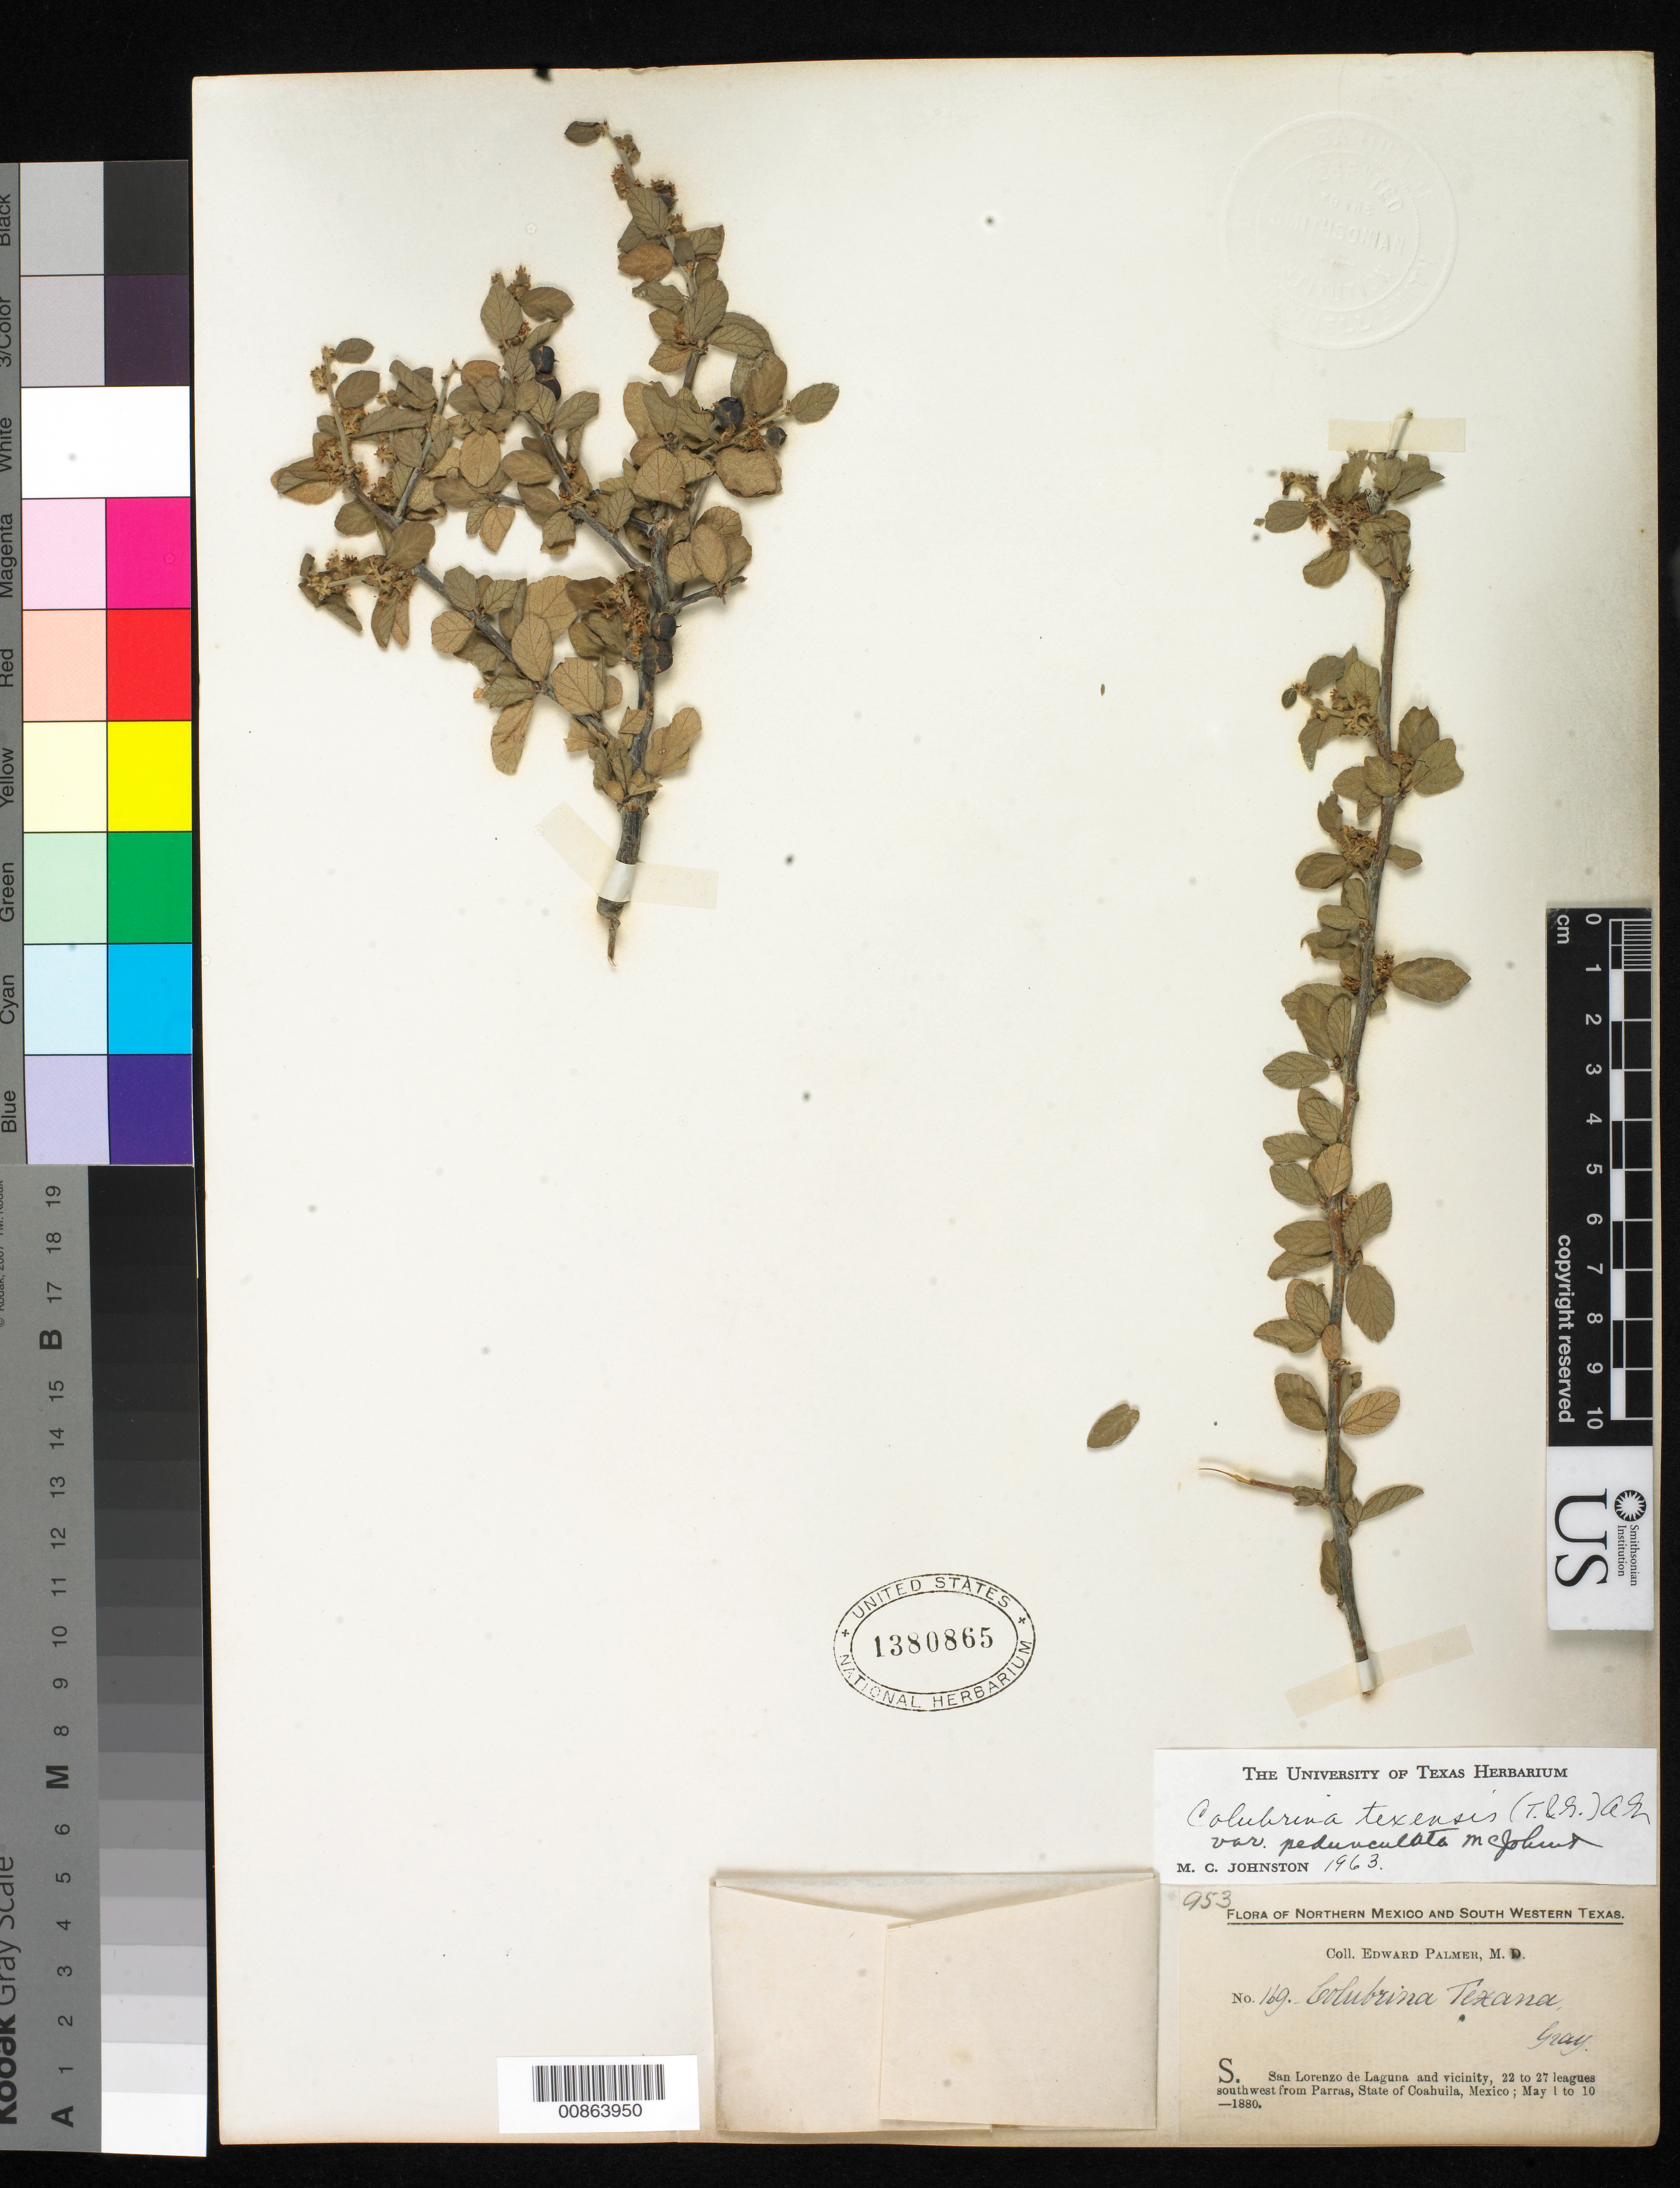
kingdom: Plantae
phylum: Tracheophyta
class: Magnoliopsida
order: Rosales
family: Rhamnaceae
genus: Colubrina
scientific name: Colubrina texensis var. pedunculata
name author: M.C. Johnst.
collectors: E. Palmer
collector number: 169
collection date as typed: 01 May 1880 to 10 May 1880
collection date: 1880-05-01/1880-05-10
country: Mexico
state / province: Coahuila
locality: S. San Lorenzo de Laguna and vicinity, 22 to 27 leagues southwest from Parras, Coahuila.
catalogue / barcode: US 1380865